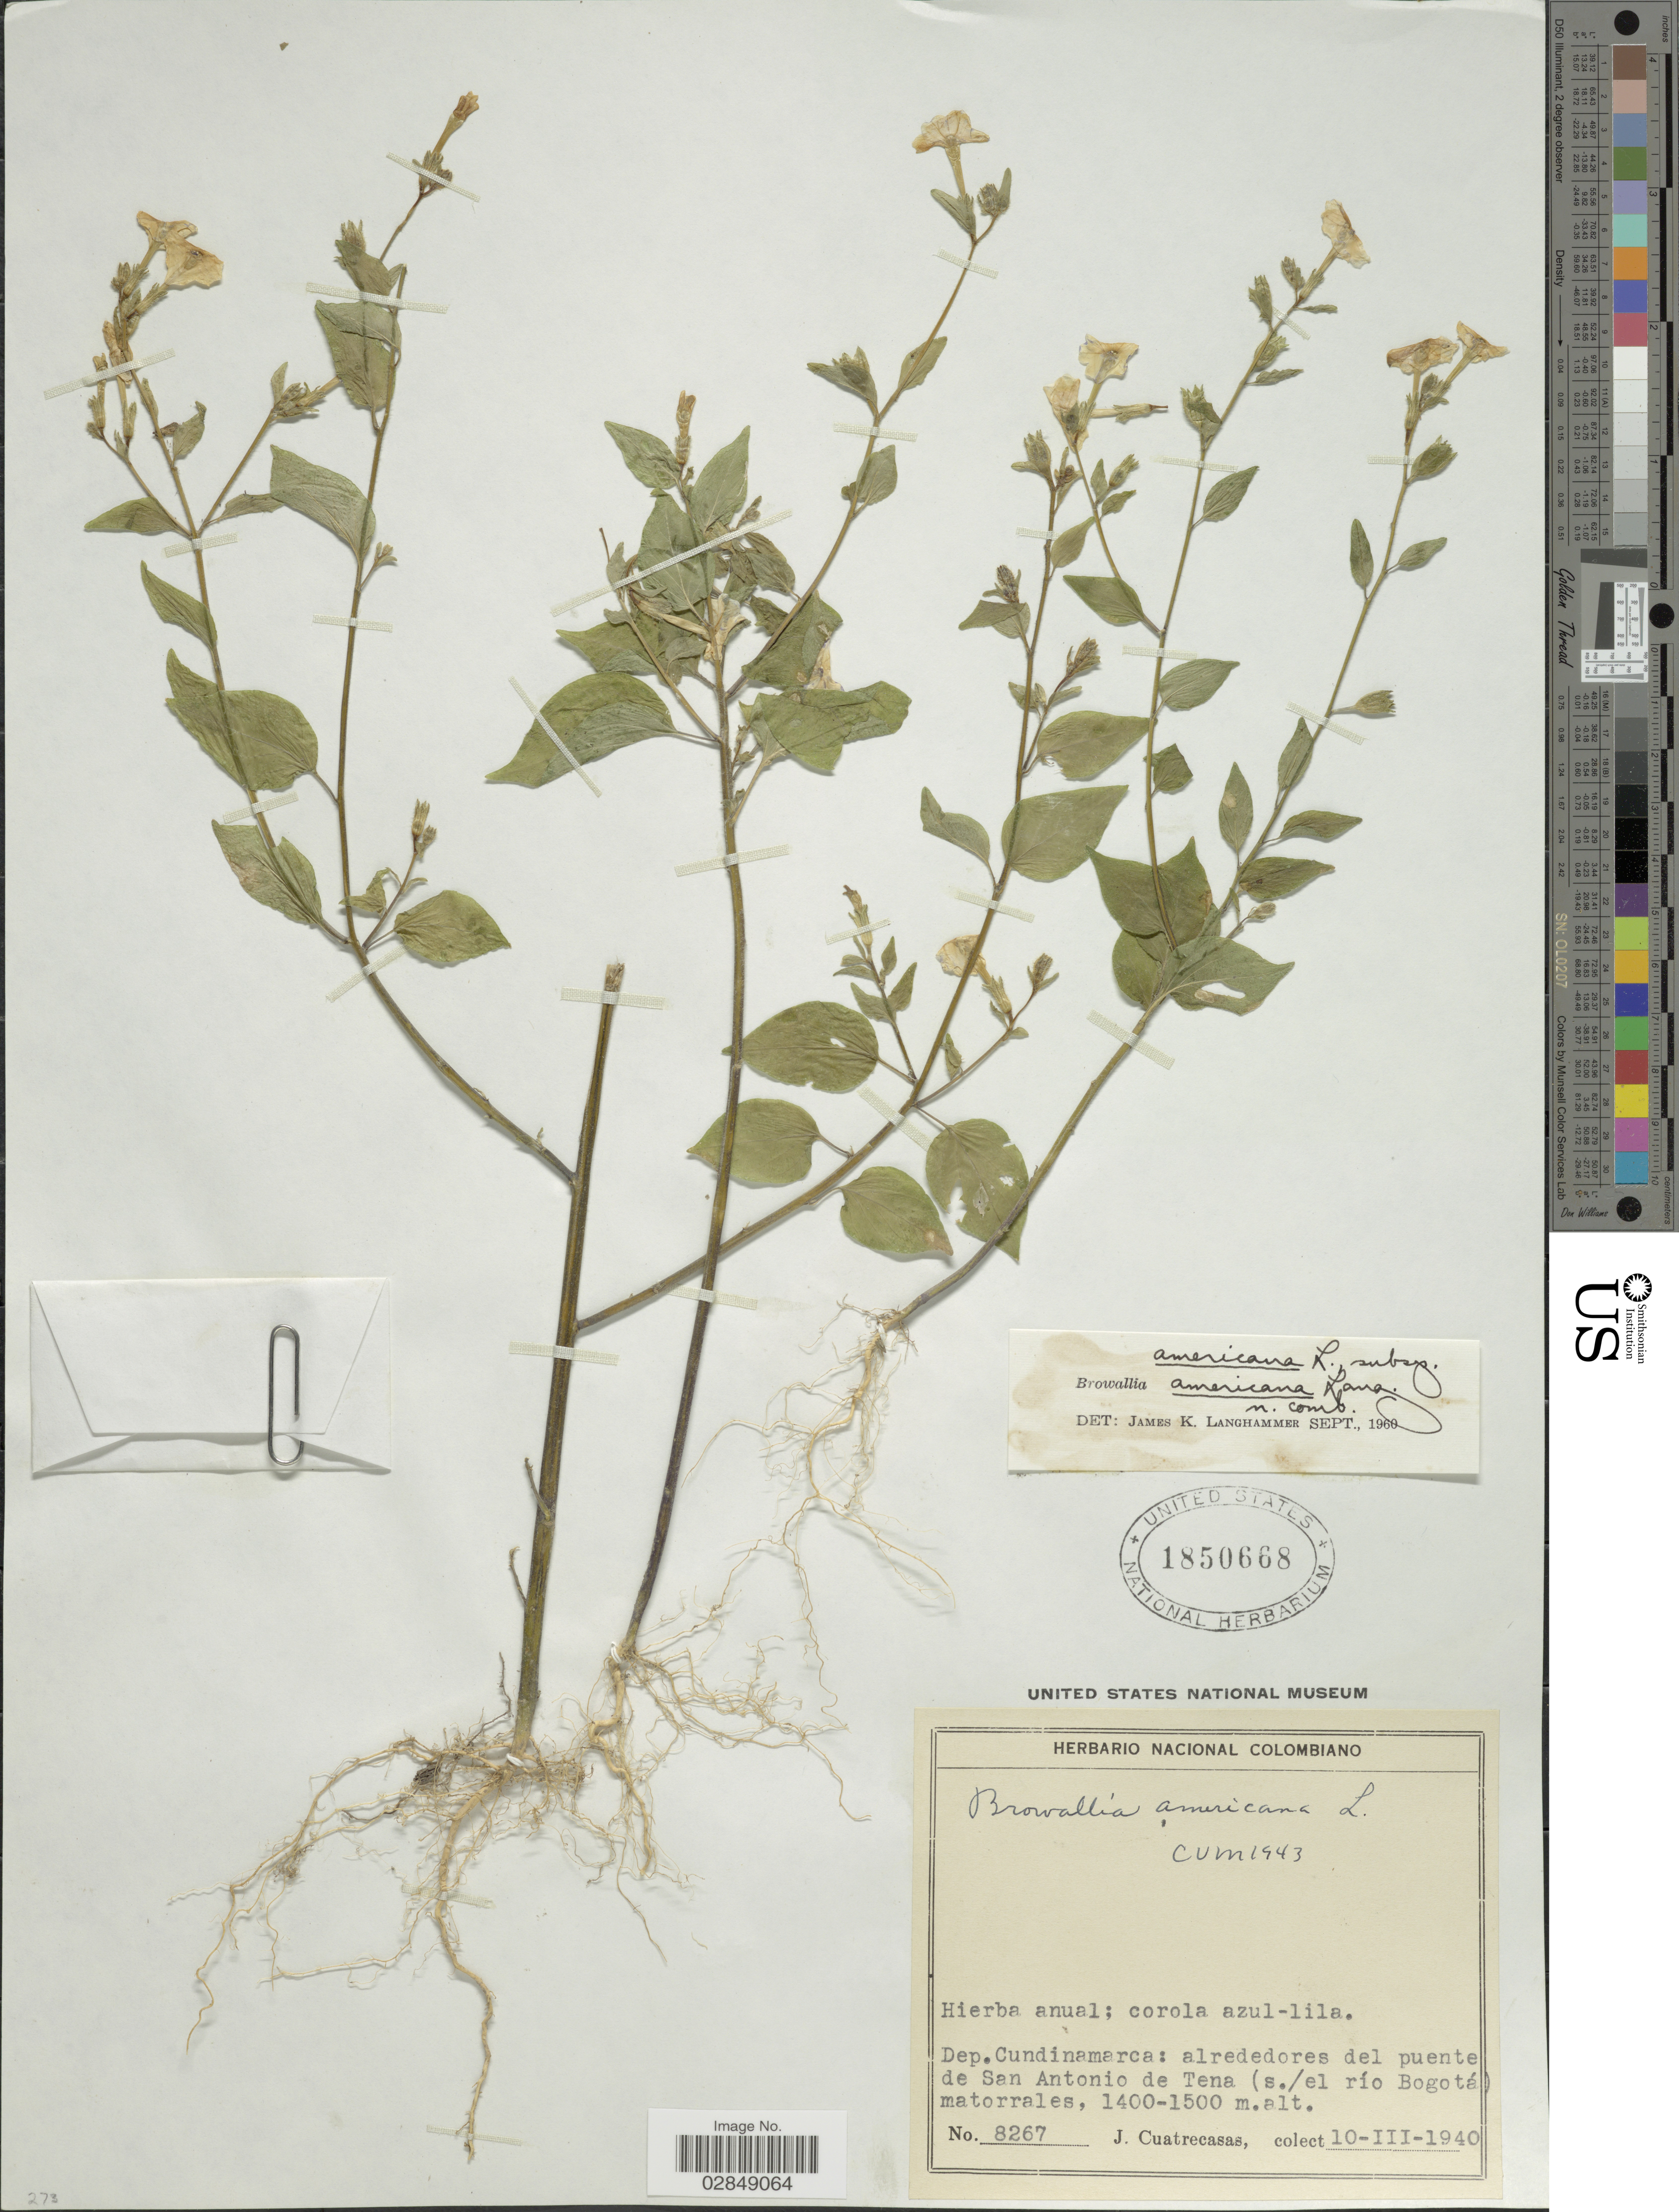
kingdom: Plantae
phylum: Tracheophyta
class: Magnoliopsida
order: Solanales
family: Solanaceae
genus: Browallia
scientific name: Browallia americana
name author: L.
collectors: J. Cuatrecasas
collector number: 8267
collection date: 1940-03-10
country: Colombia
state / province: Cundinamarca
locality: Dep. Cundinamarca: alrededores del puente de San Antonio de Tena (s./el río Bogotá).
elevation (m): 1400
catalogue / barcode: US 1850668